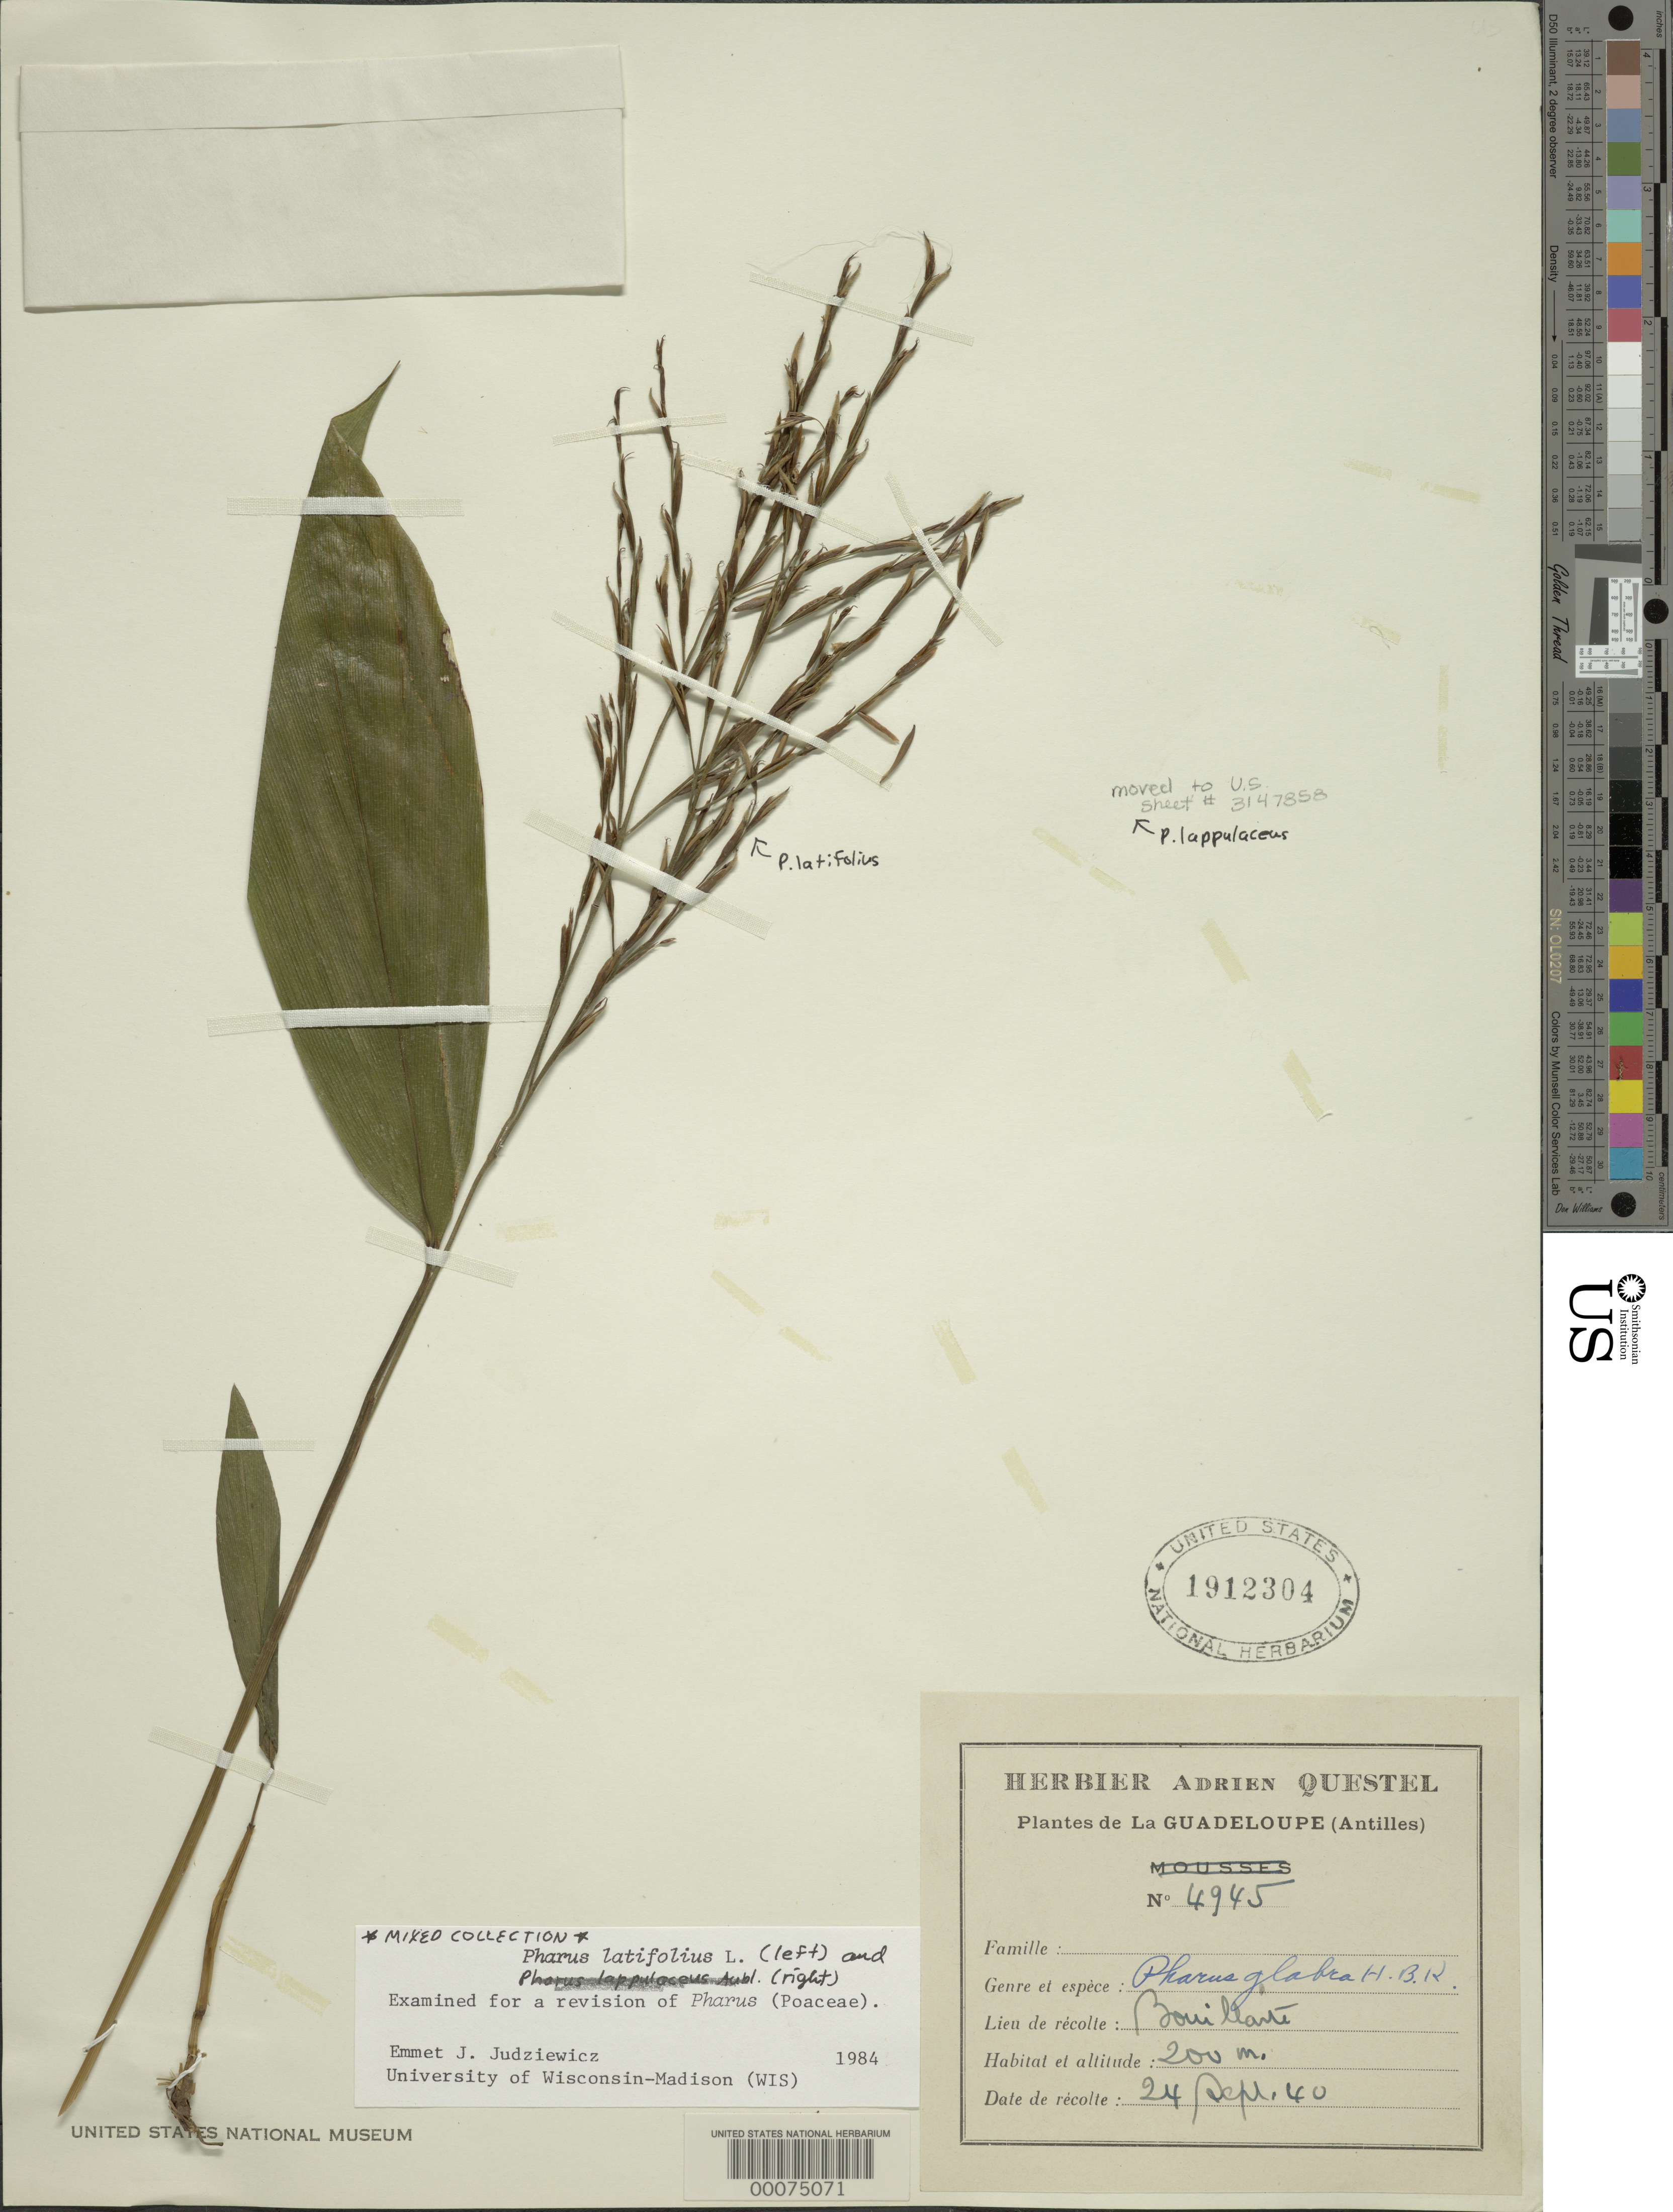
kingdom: Plantae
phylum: Tracheophyta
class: Liliopsida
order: Poales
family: Poaceae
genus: Pharus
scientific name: Pharus latifolius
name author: L.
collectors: A. Questel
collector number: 4945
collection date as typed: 24 Sep 1940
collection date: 1940-09-24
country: Guadeloupe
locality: Bouillante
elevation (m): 200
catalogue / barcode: US 1912304